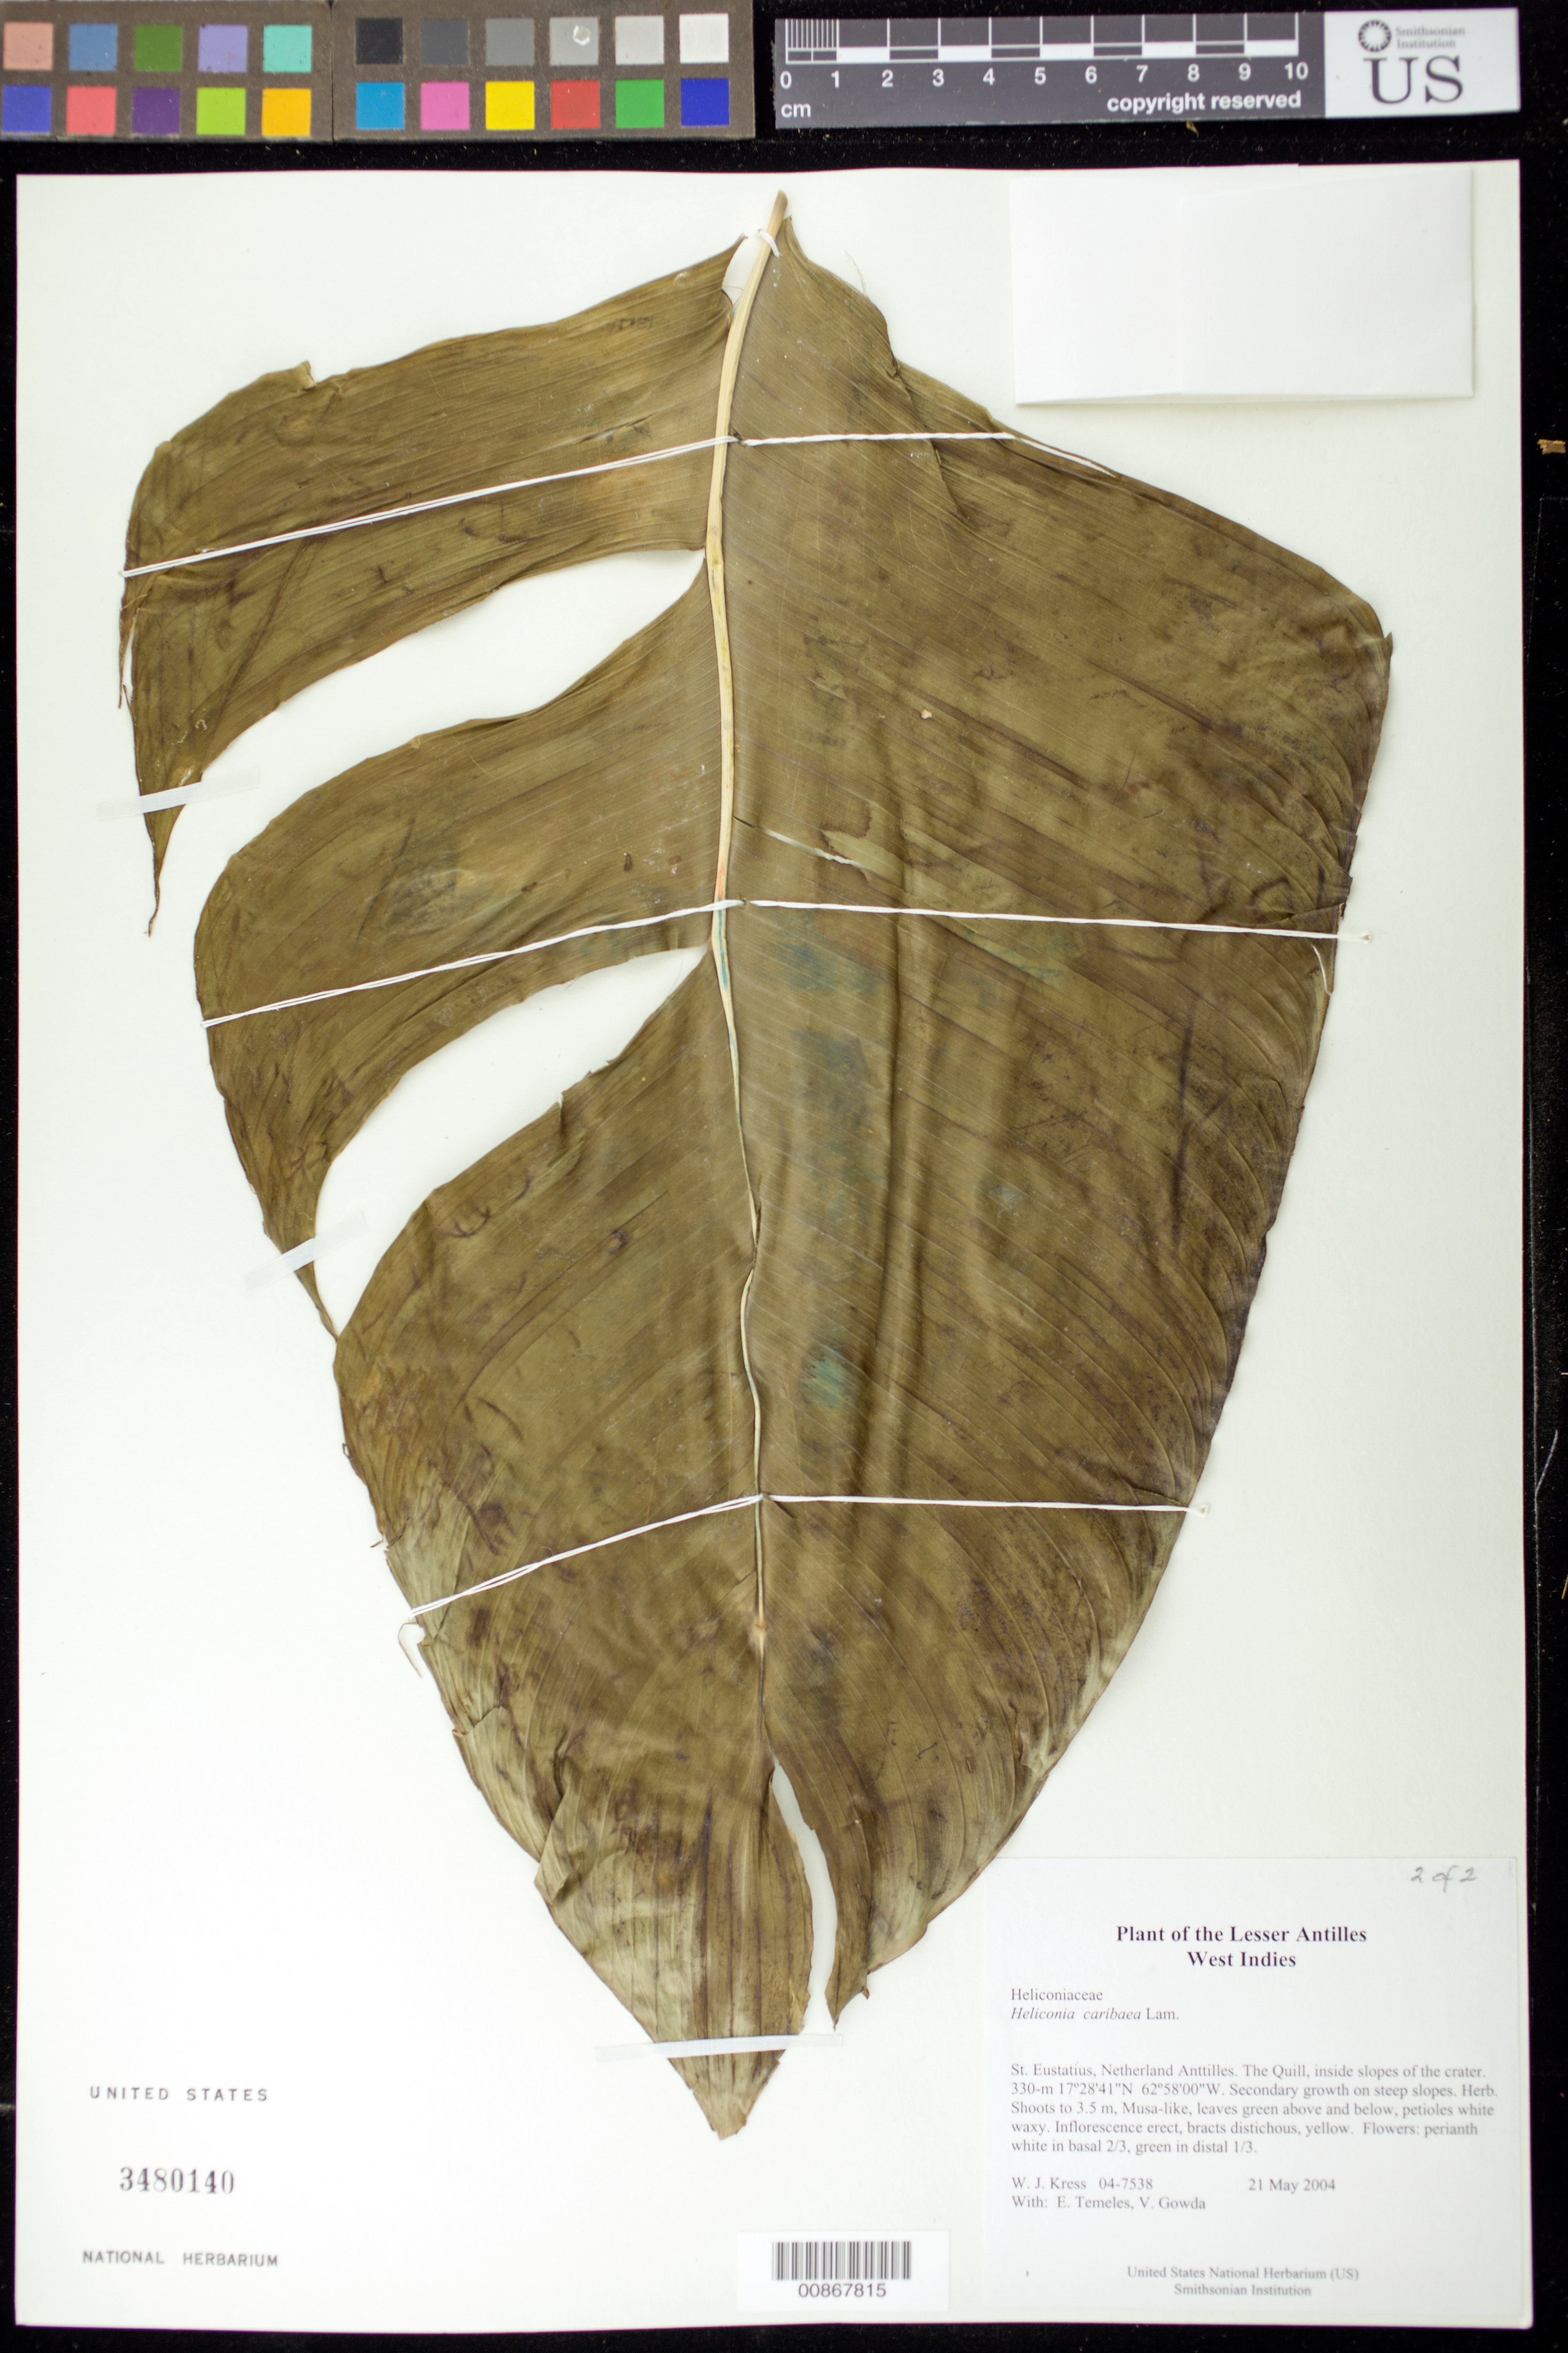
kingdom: Plantae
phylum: Tracheophyta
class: Liliopsida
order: Zingiberales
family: Heliconiaceae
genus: Heliconia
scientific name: Heliconia caribaea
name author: Lam.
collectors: W. J. Kress, E. Temeles & V. Gowda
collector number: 04-7538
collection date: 2004-05-21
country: Netherlands Antilles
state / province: St. Eustatius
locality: The Quill, inside slopes of the crater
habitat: Secondary growth on steep slopes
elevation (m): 330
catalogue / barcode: US 3480140